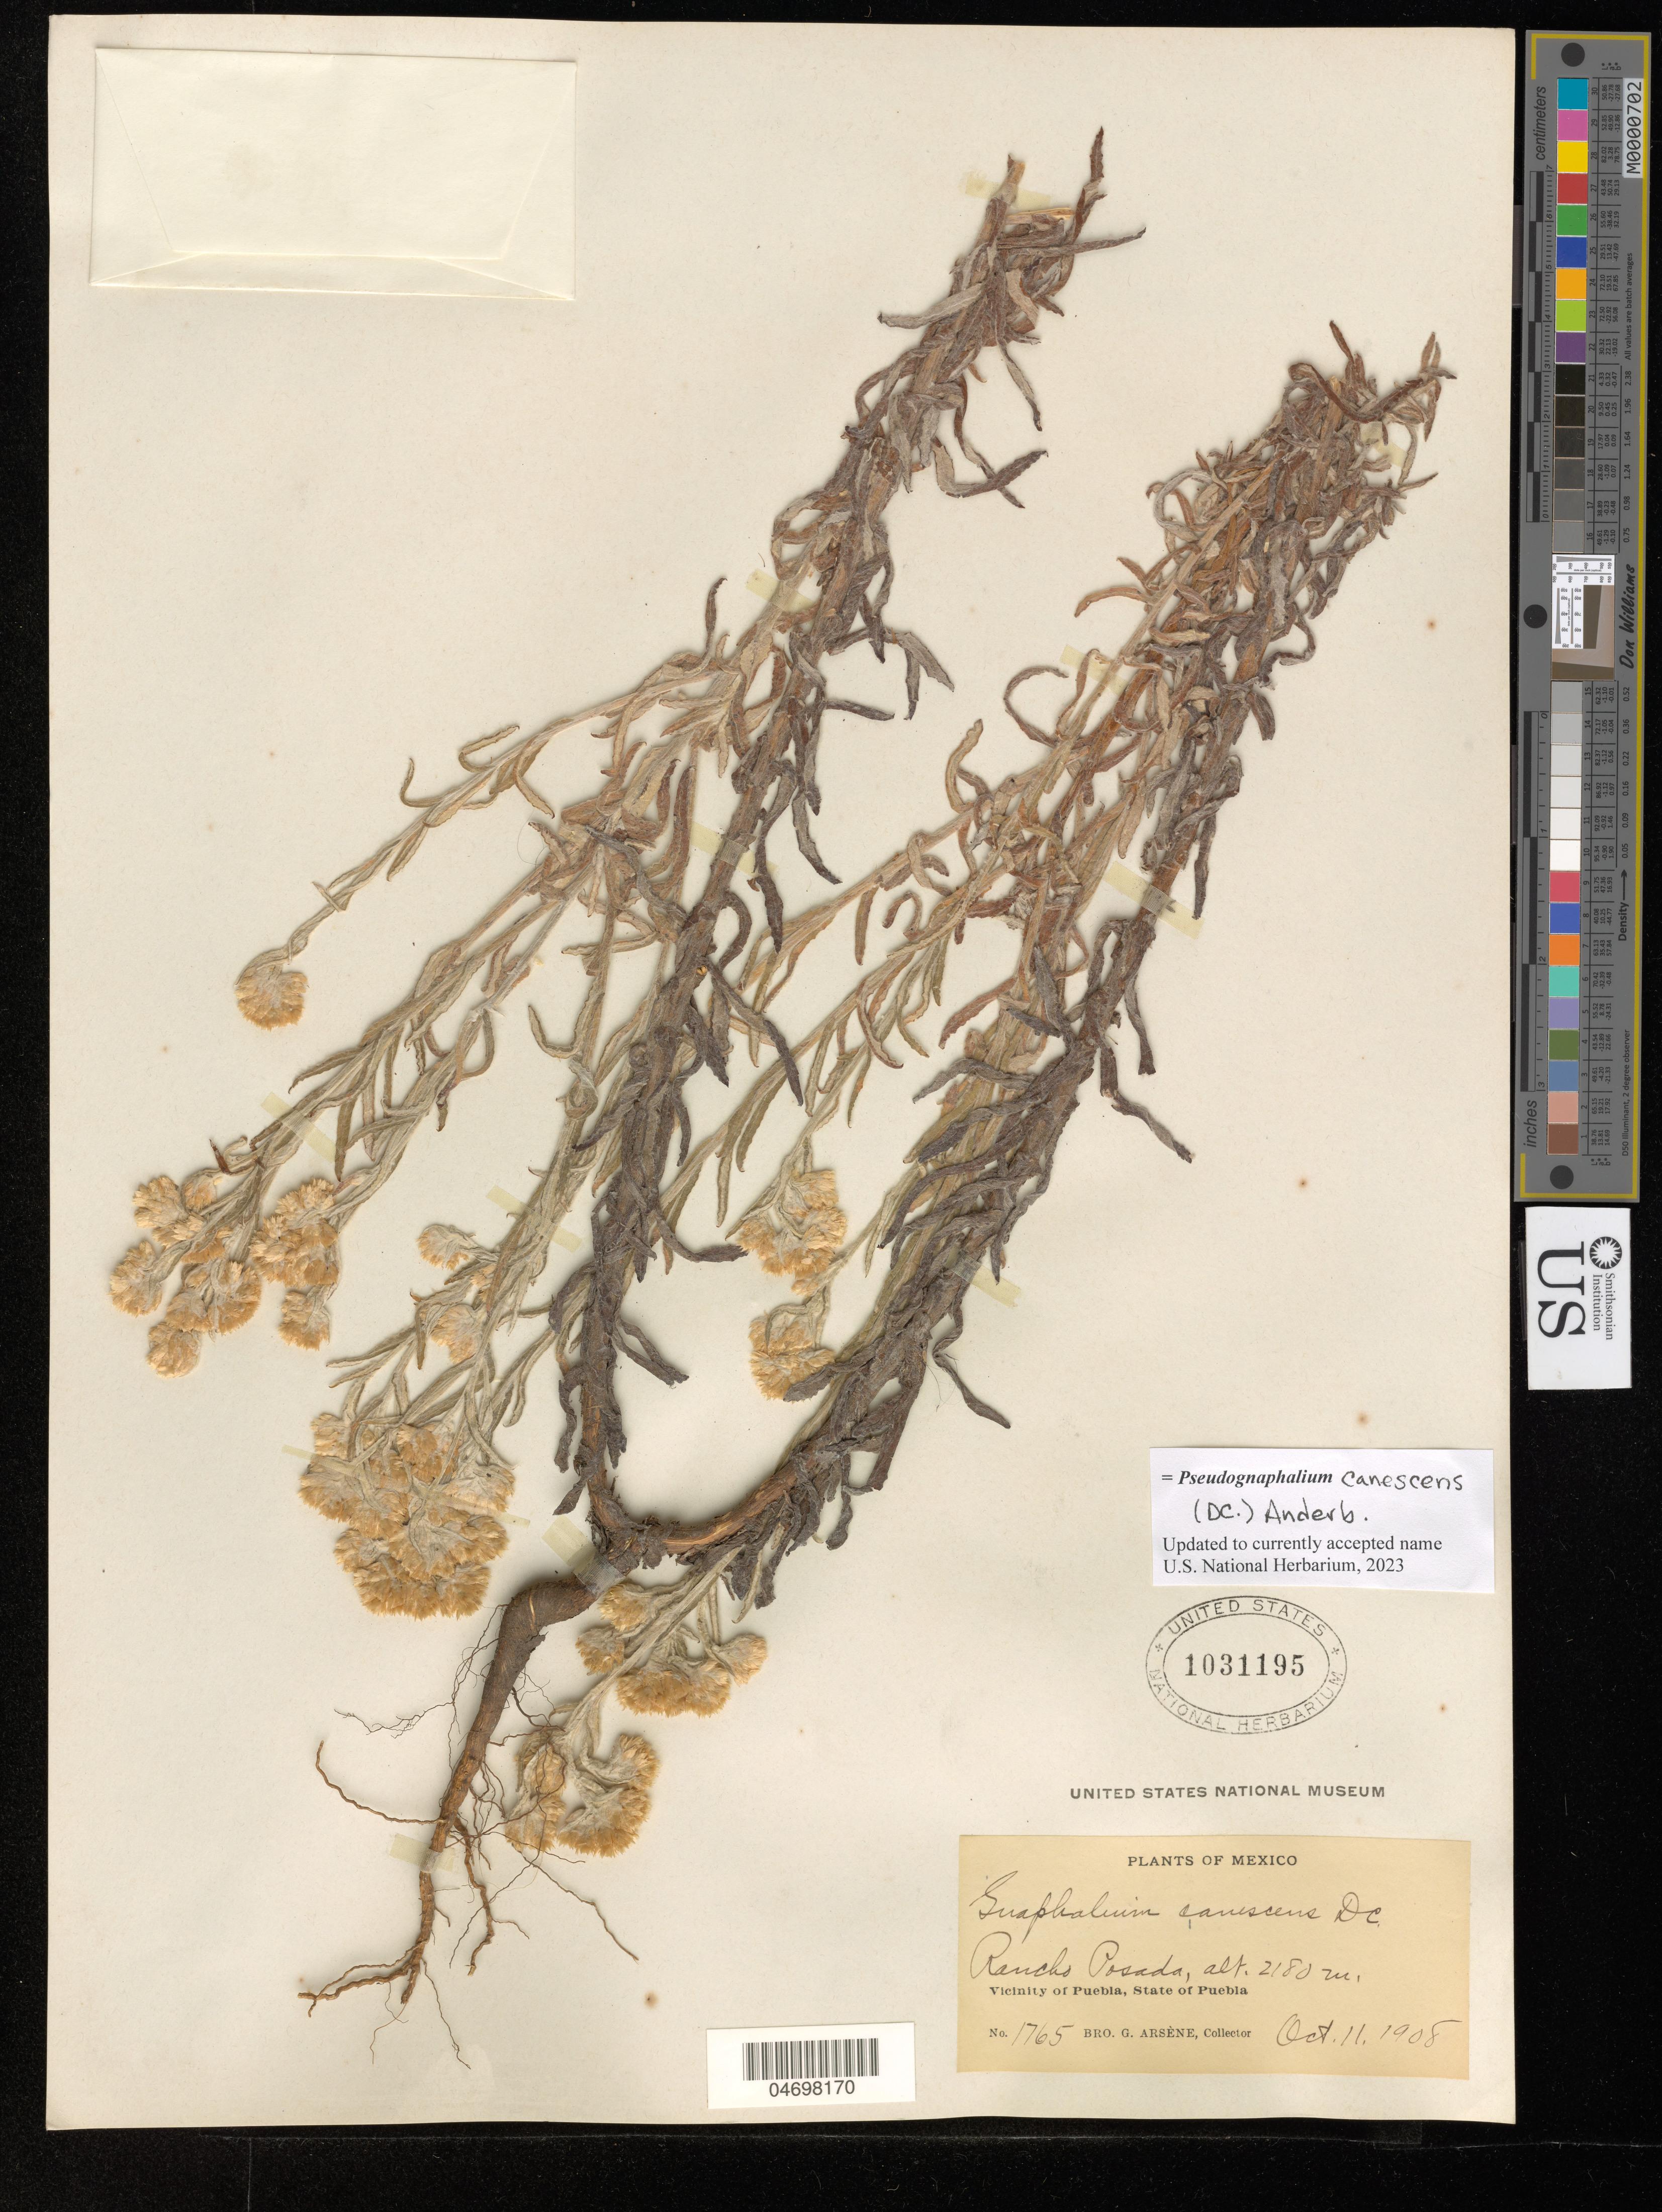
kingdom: Plantae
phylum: Tracheophyta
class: Magnoliopsida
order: Asterales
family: Asteraceae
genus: Pseudognaphalium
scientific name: Pseudognaphalium canescens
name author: (DC.) Anderb.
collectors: Bro. G. Arsène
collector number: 1765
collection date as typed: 11 Oct 1908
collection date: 1908-10-11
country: Mexico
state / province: Puebla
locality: Vicinity of Puebla, rancho posadas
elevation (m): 2180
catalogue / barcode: US 1031195